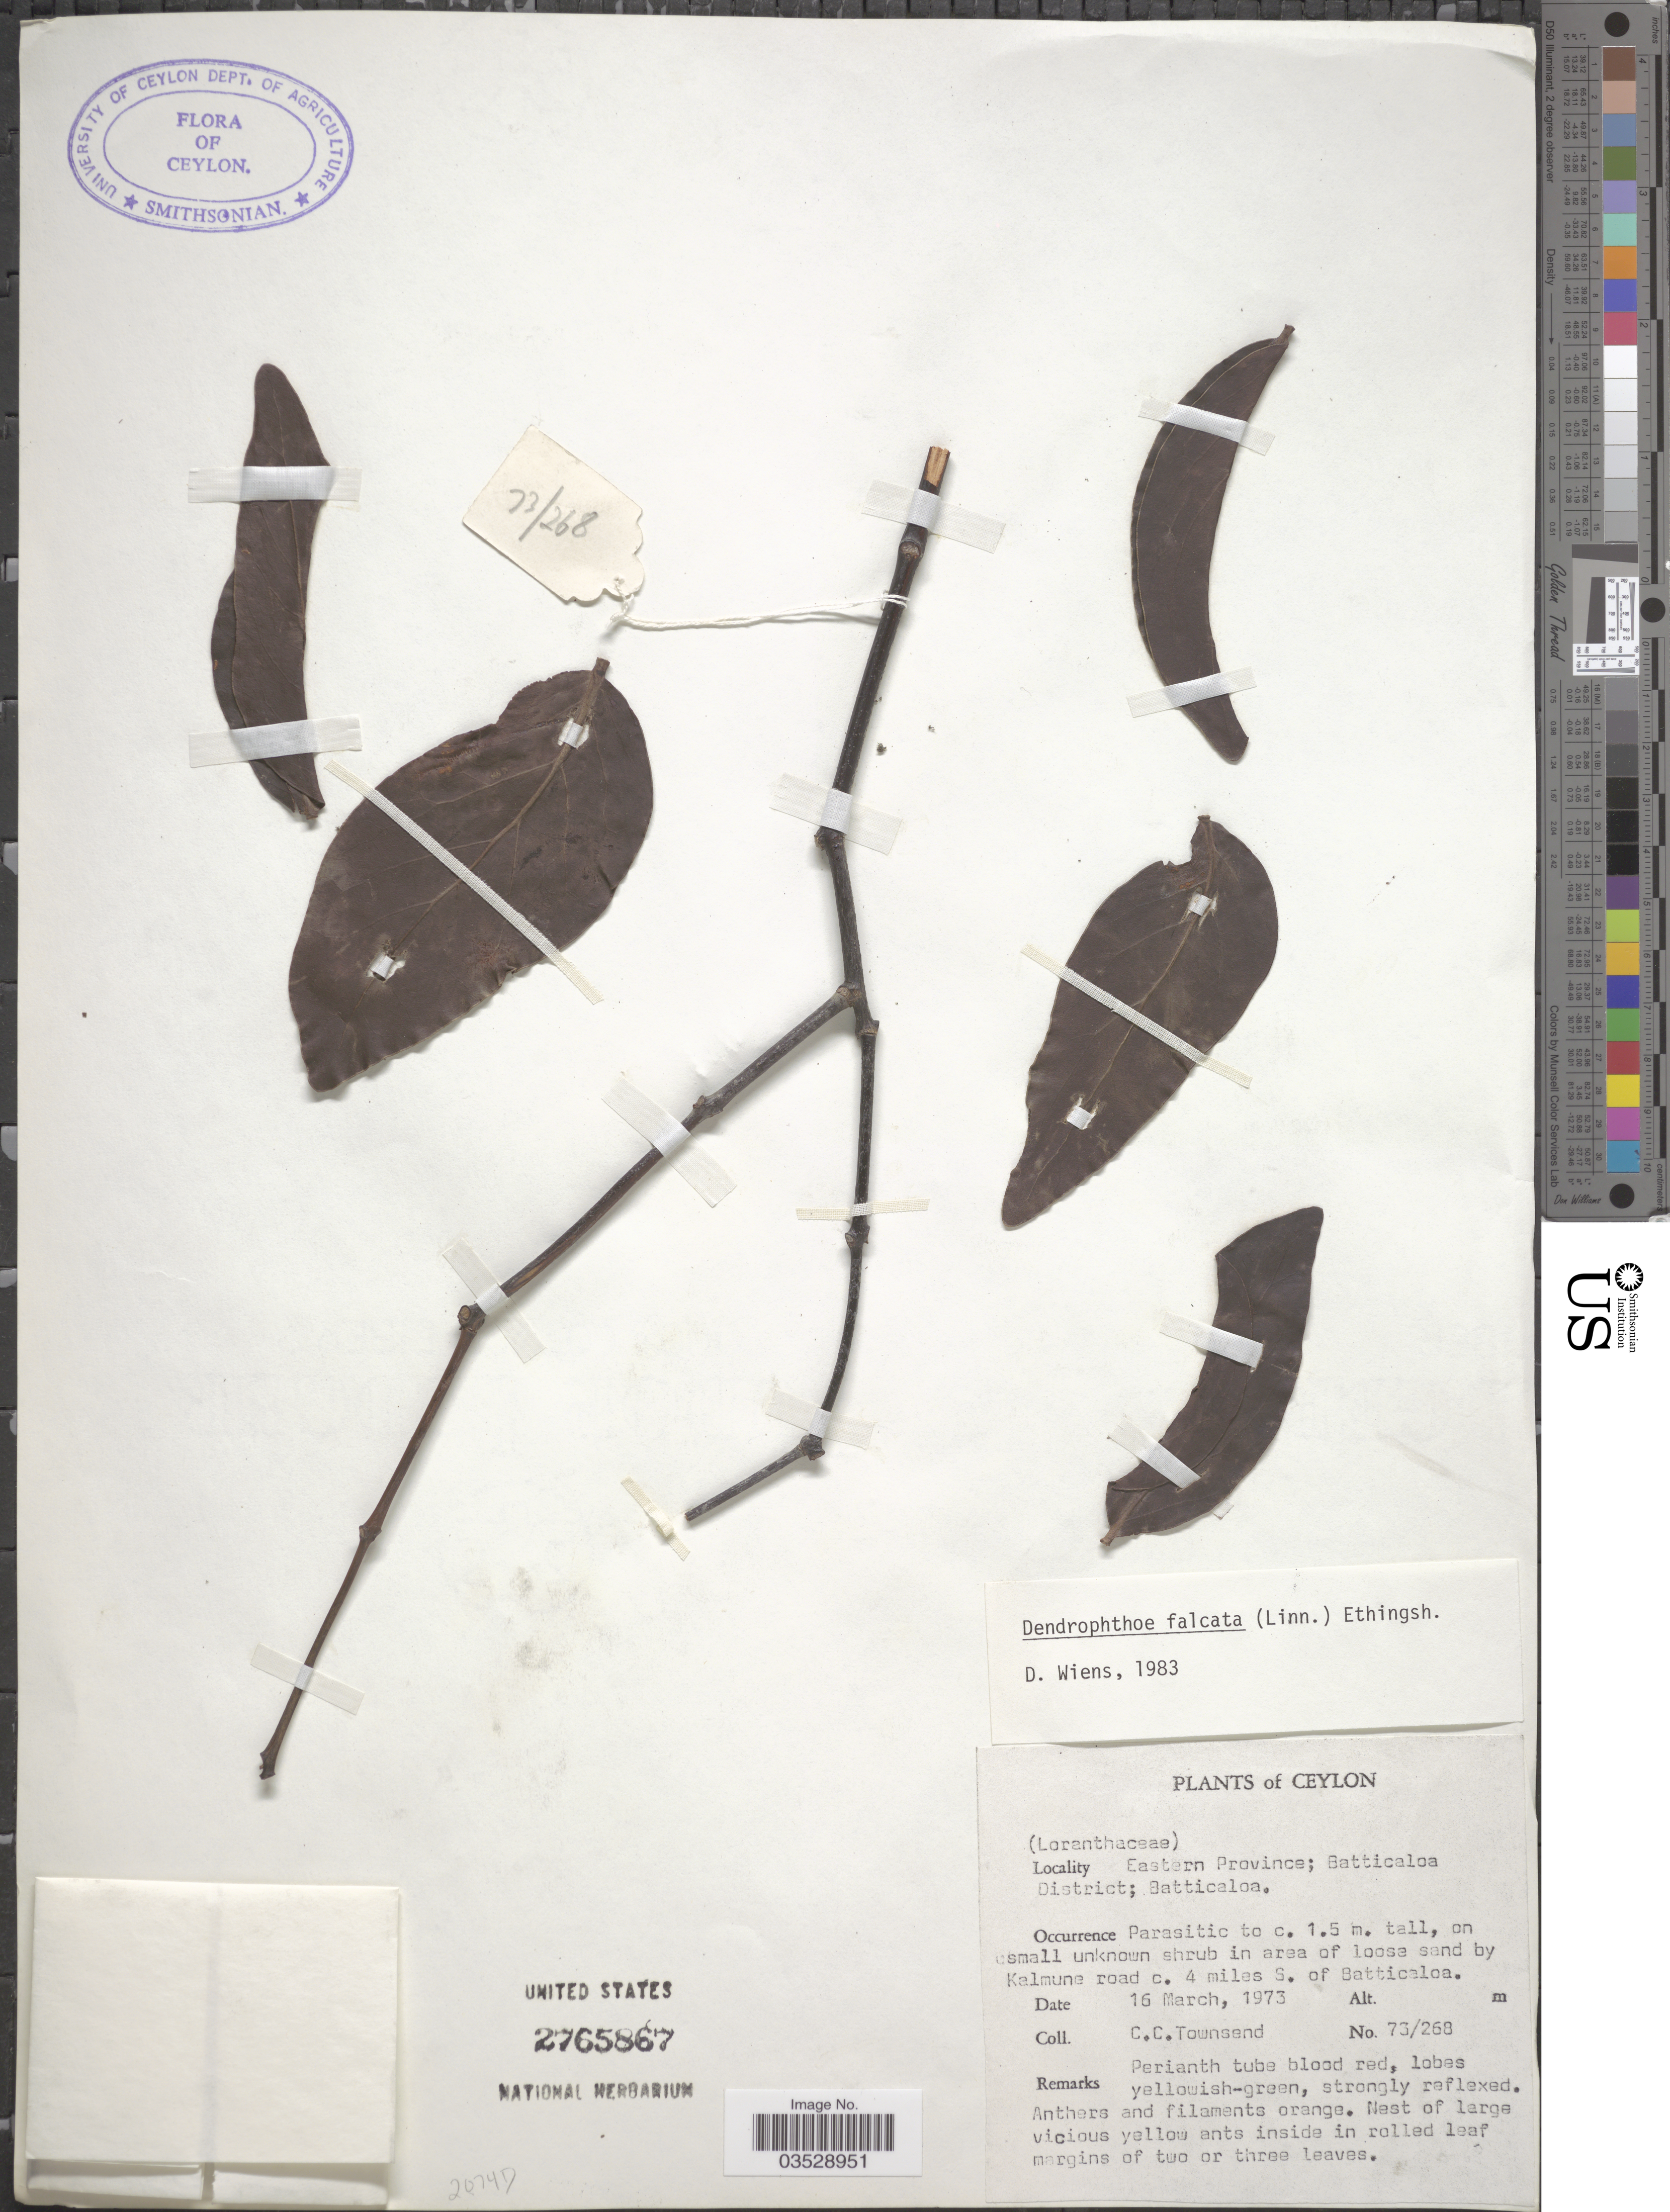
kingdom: Plantae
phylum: Tracheophyta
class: Magnoliopsida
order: Santalales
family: Loranthaceae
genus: Dendrophthoe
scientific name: Dendrophthoe falcata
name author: (L. f.) Ettingsh.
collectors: C. C. Townsend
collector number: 73/268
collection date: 1973-03-16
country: Sri Lanka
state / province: Eastern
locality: Ceylon. Batticaloa District; Batticaloa. In area of loose sand by Kalmune road c. 4 miles S. of Batticaloa.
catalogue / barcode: US 2765867